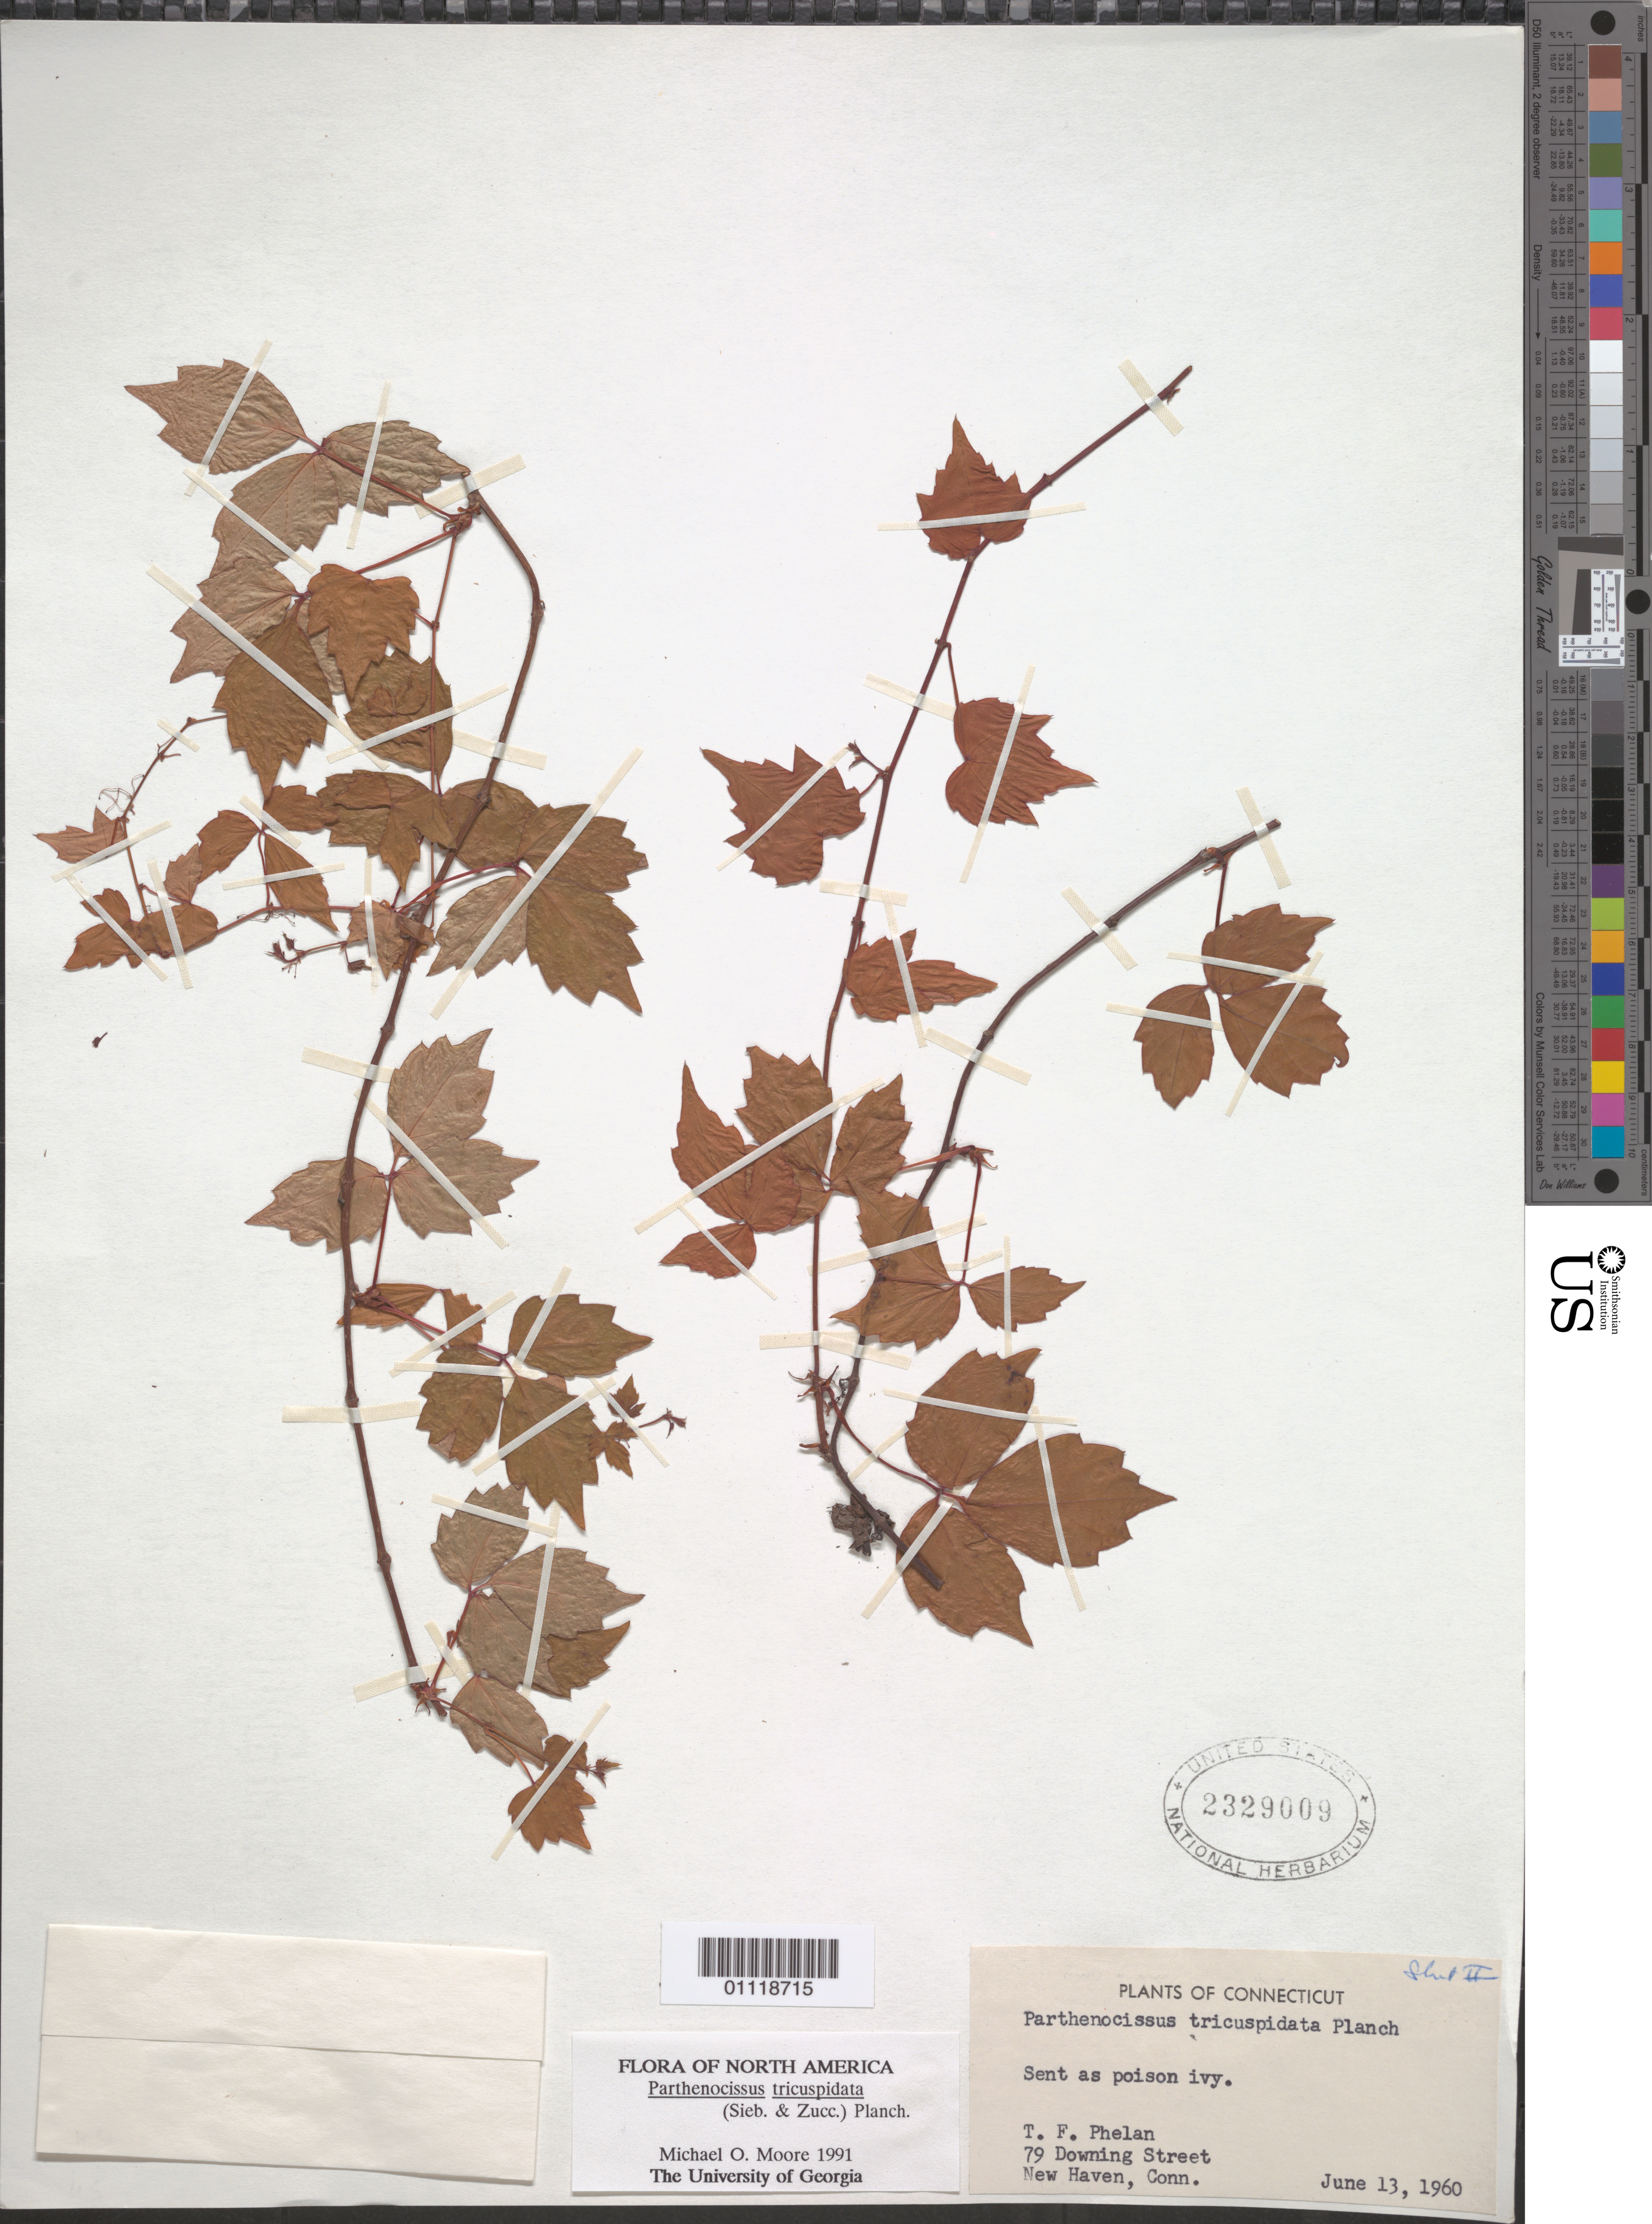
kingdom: Plantae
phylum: Tracheophyta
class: Magnoliopsida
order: Vitales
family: Vitaceae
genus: Parthenocissus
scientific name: Parthenocissus tricuspidata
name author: (Siebold & Zucc.) Planch.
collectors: T. F. Phelan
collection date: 1960-06-13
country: United States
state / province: Connecticut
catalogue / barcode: US 2329009